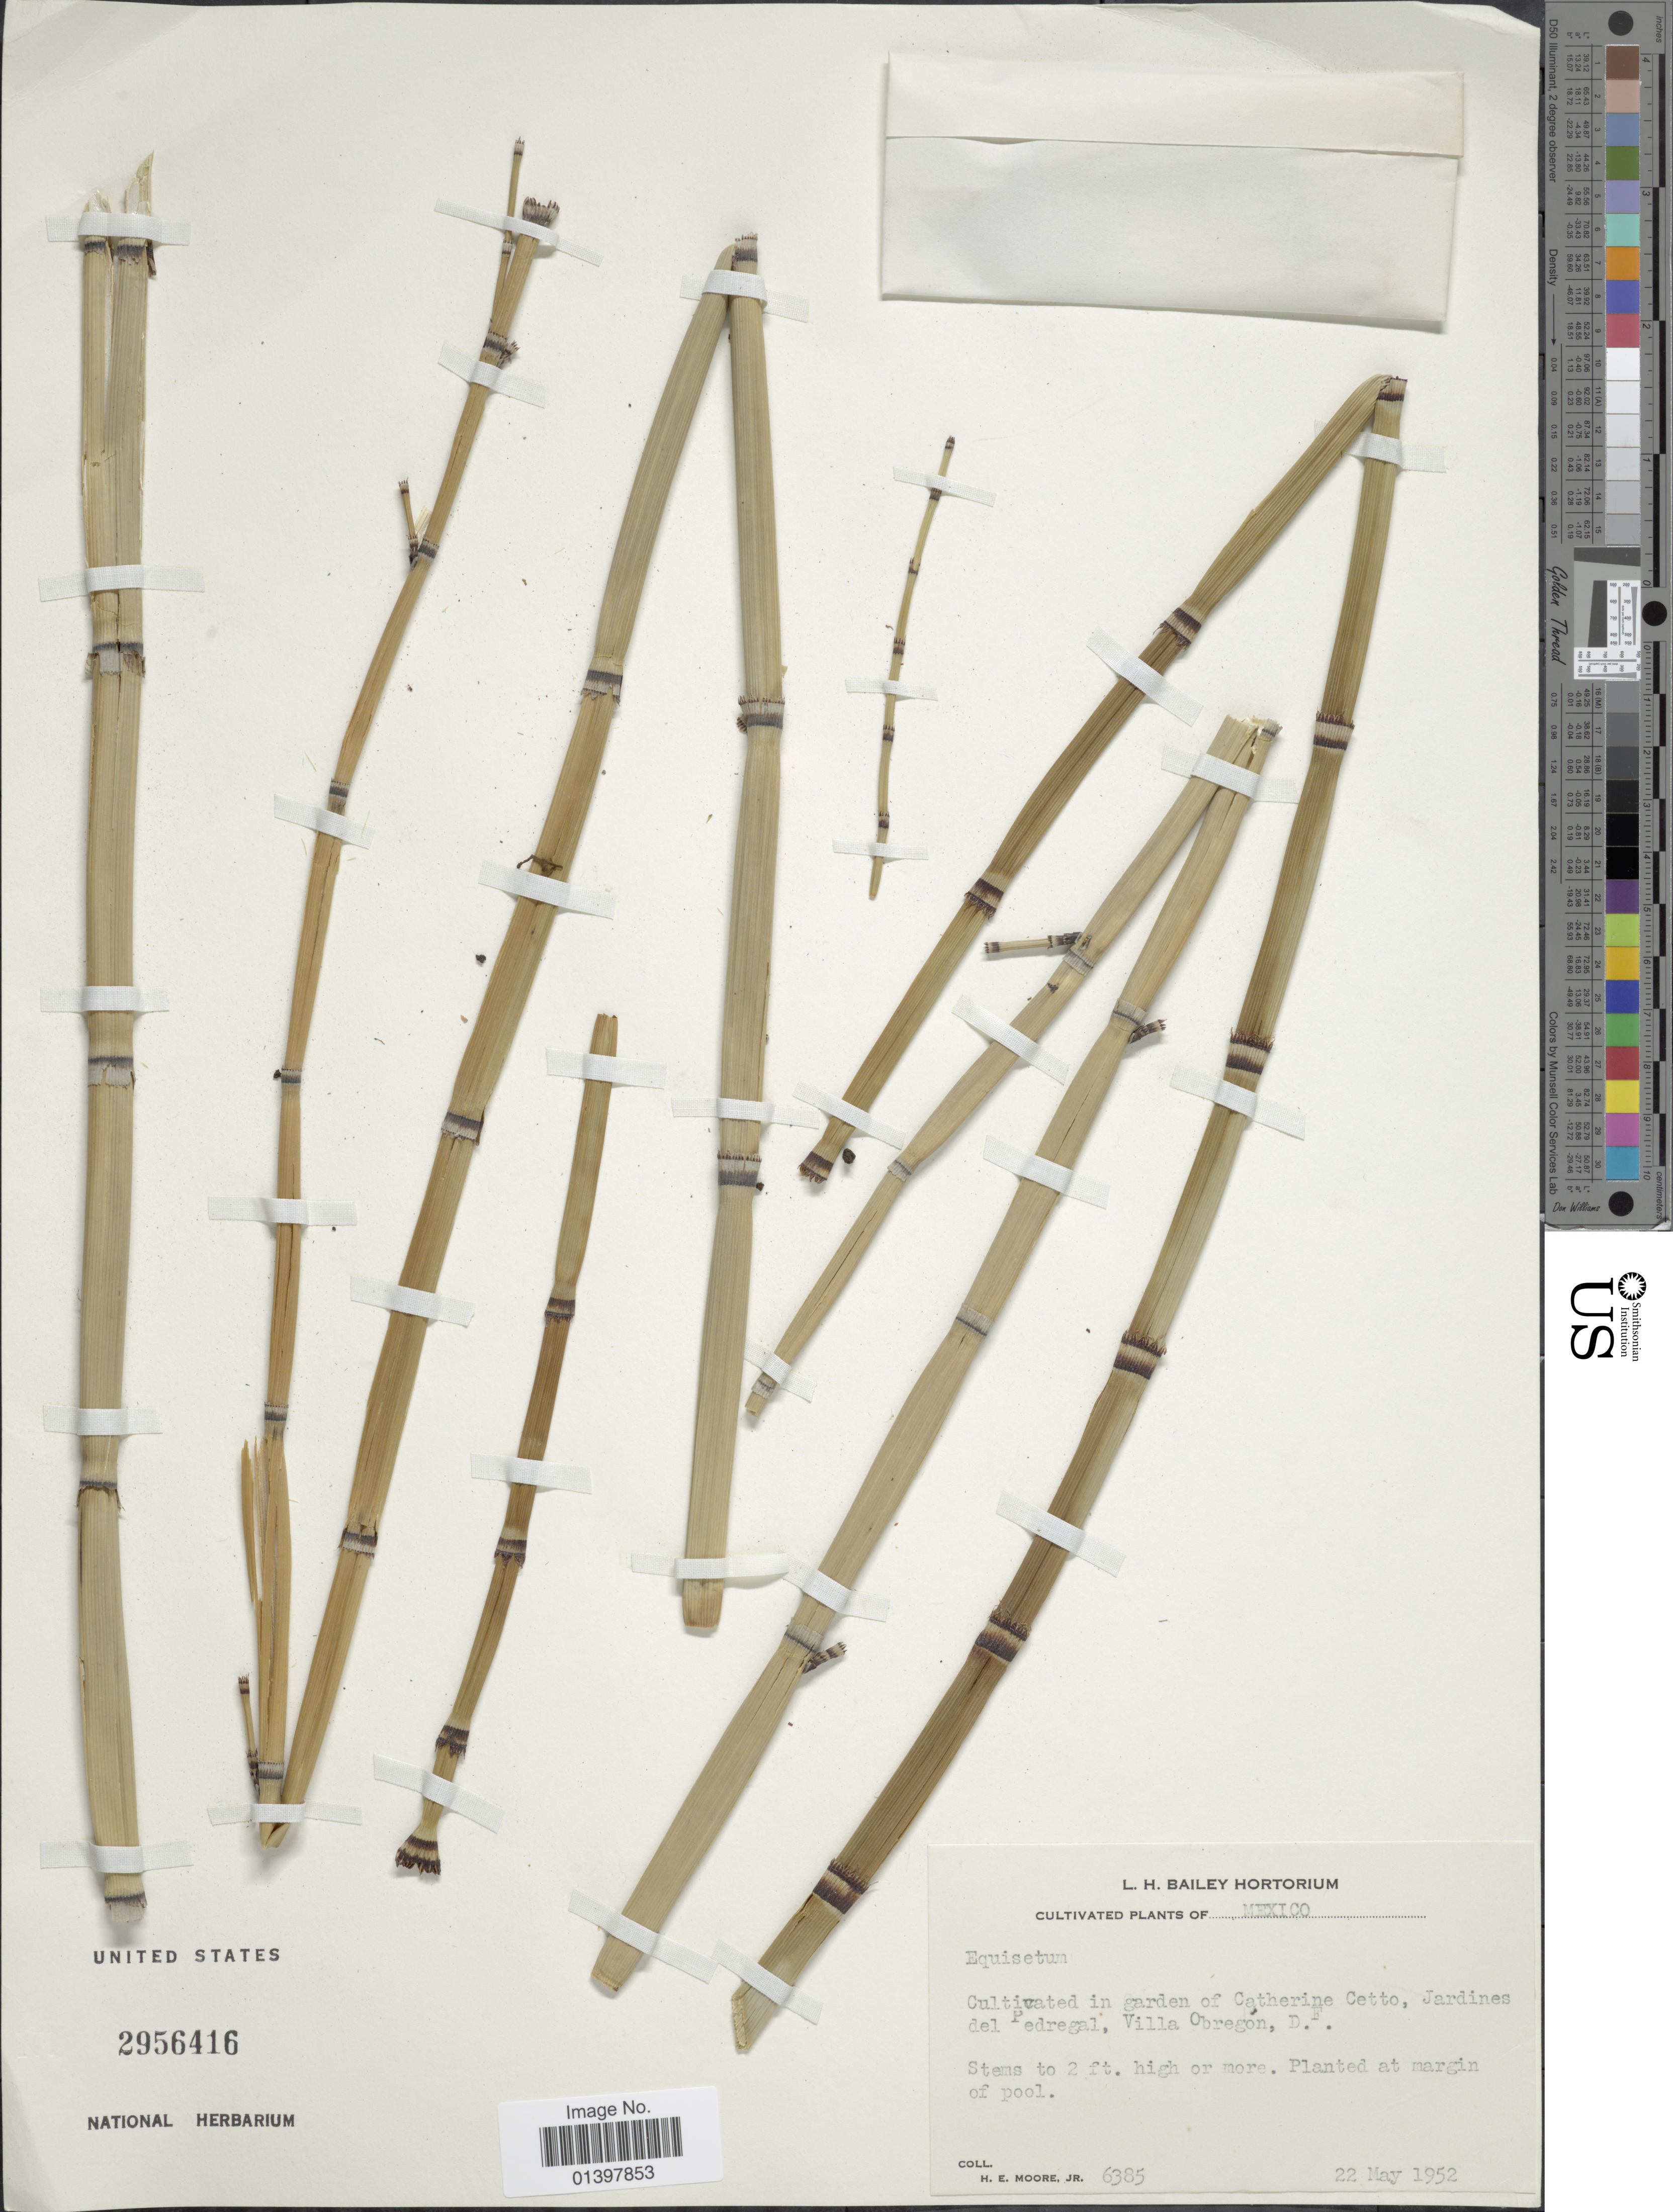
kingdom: Plantae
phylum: Tracheophyta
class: Polypodiopsida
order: Equisetales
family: Equisetaceae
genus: Equisetum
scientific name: Equisetum hyemale var. affine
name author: (Engelm.) A.A. Eaton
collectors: H. Moore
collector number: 6385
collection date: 1952-05-22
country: Mexico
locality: Cultivated in garden of Catherine Cetto, jardines del Pedregal, Villa Obregón, D.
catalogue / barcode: US 2956416